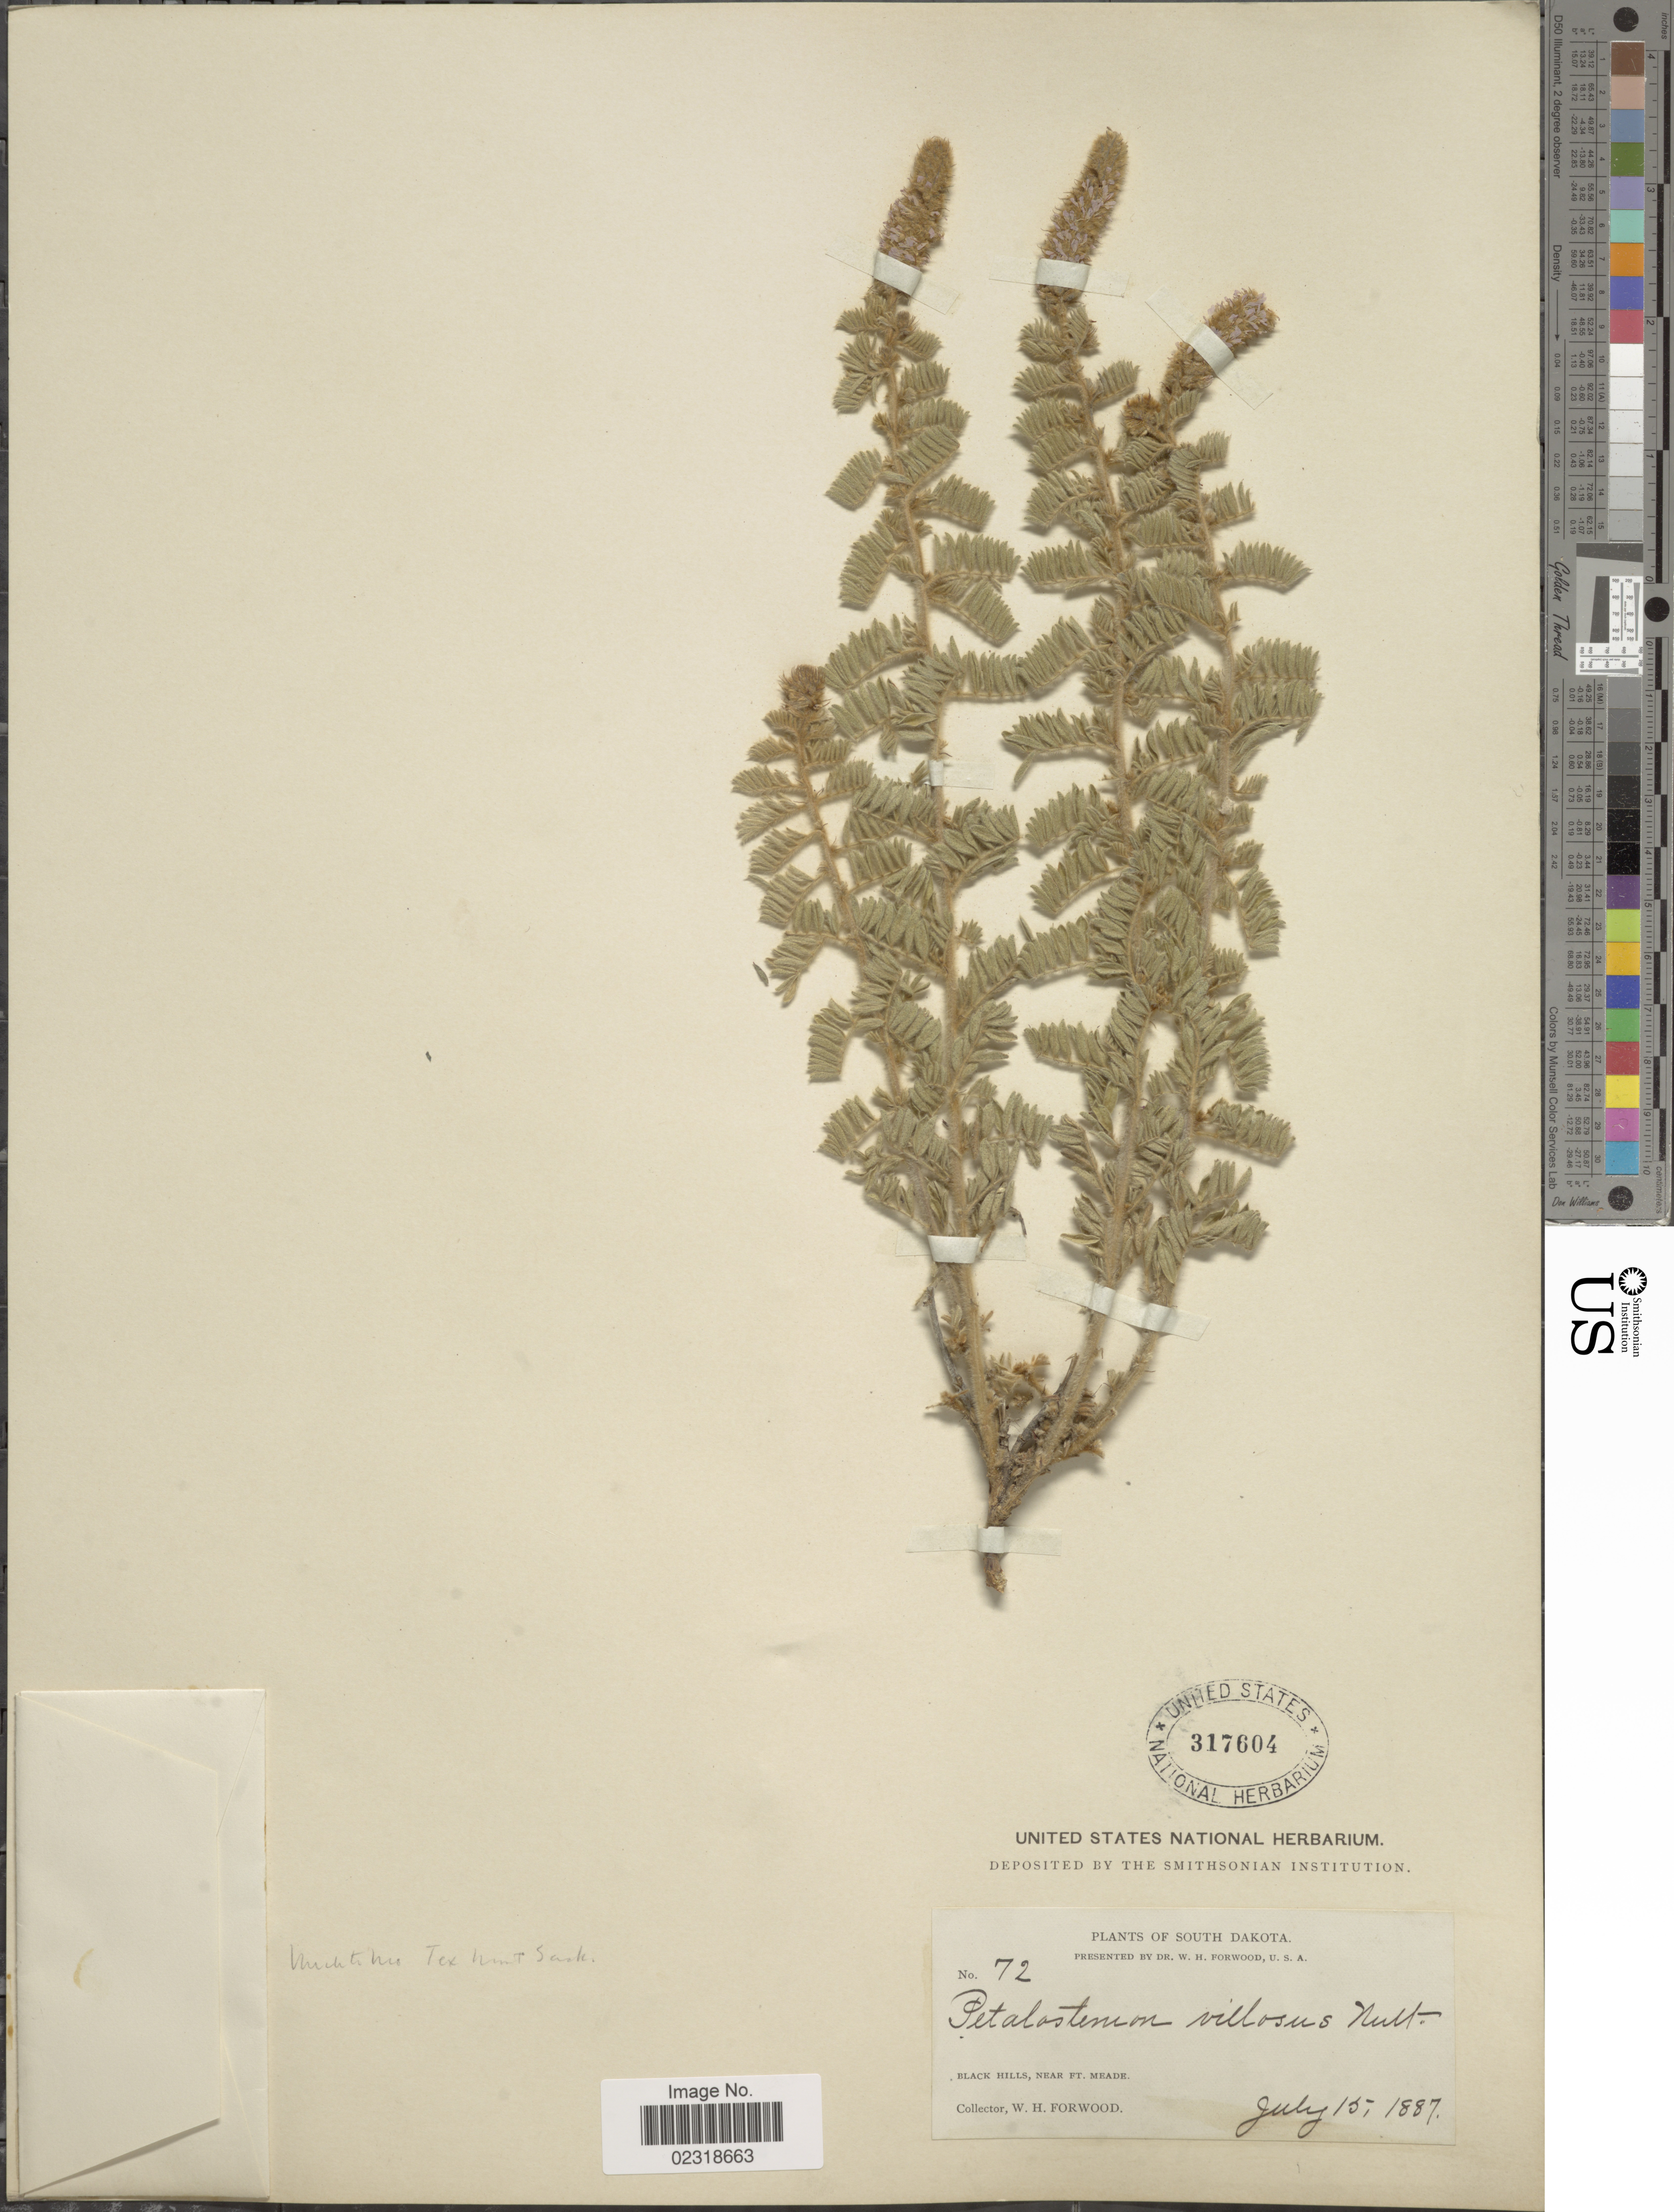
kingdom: Plantae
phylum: Tracheophyta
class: Magnoliopsida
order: Fabales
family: Fabaceae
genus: Dalea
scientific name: Dalea villosa var. villosa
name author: (Nutt.) Spreng.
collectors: W. Forwood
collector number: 72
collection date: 1887-07-15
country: United States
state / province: South Dakota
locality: Black Hills, near Ft. Meade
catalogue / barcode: US 317604